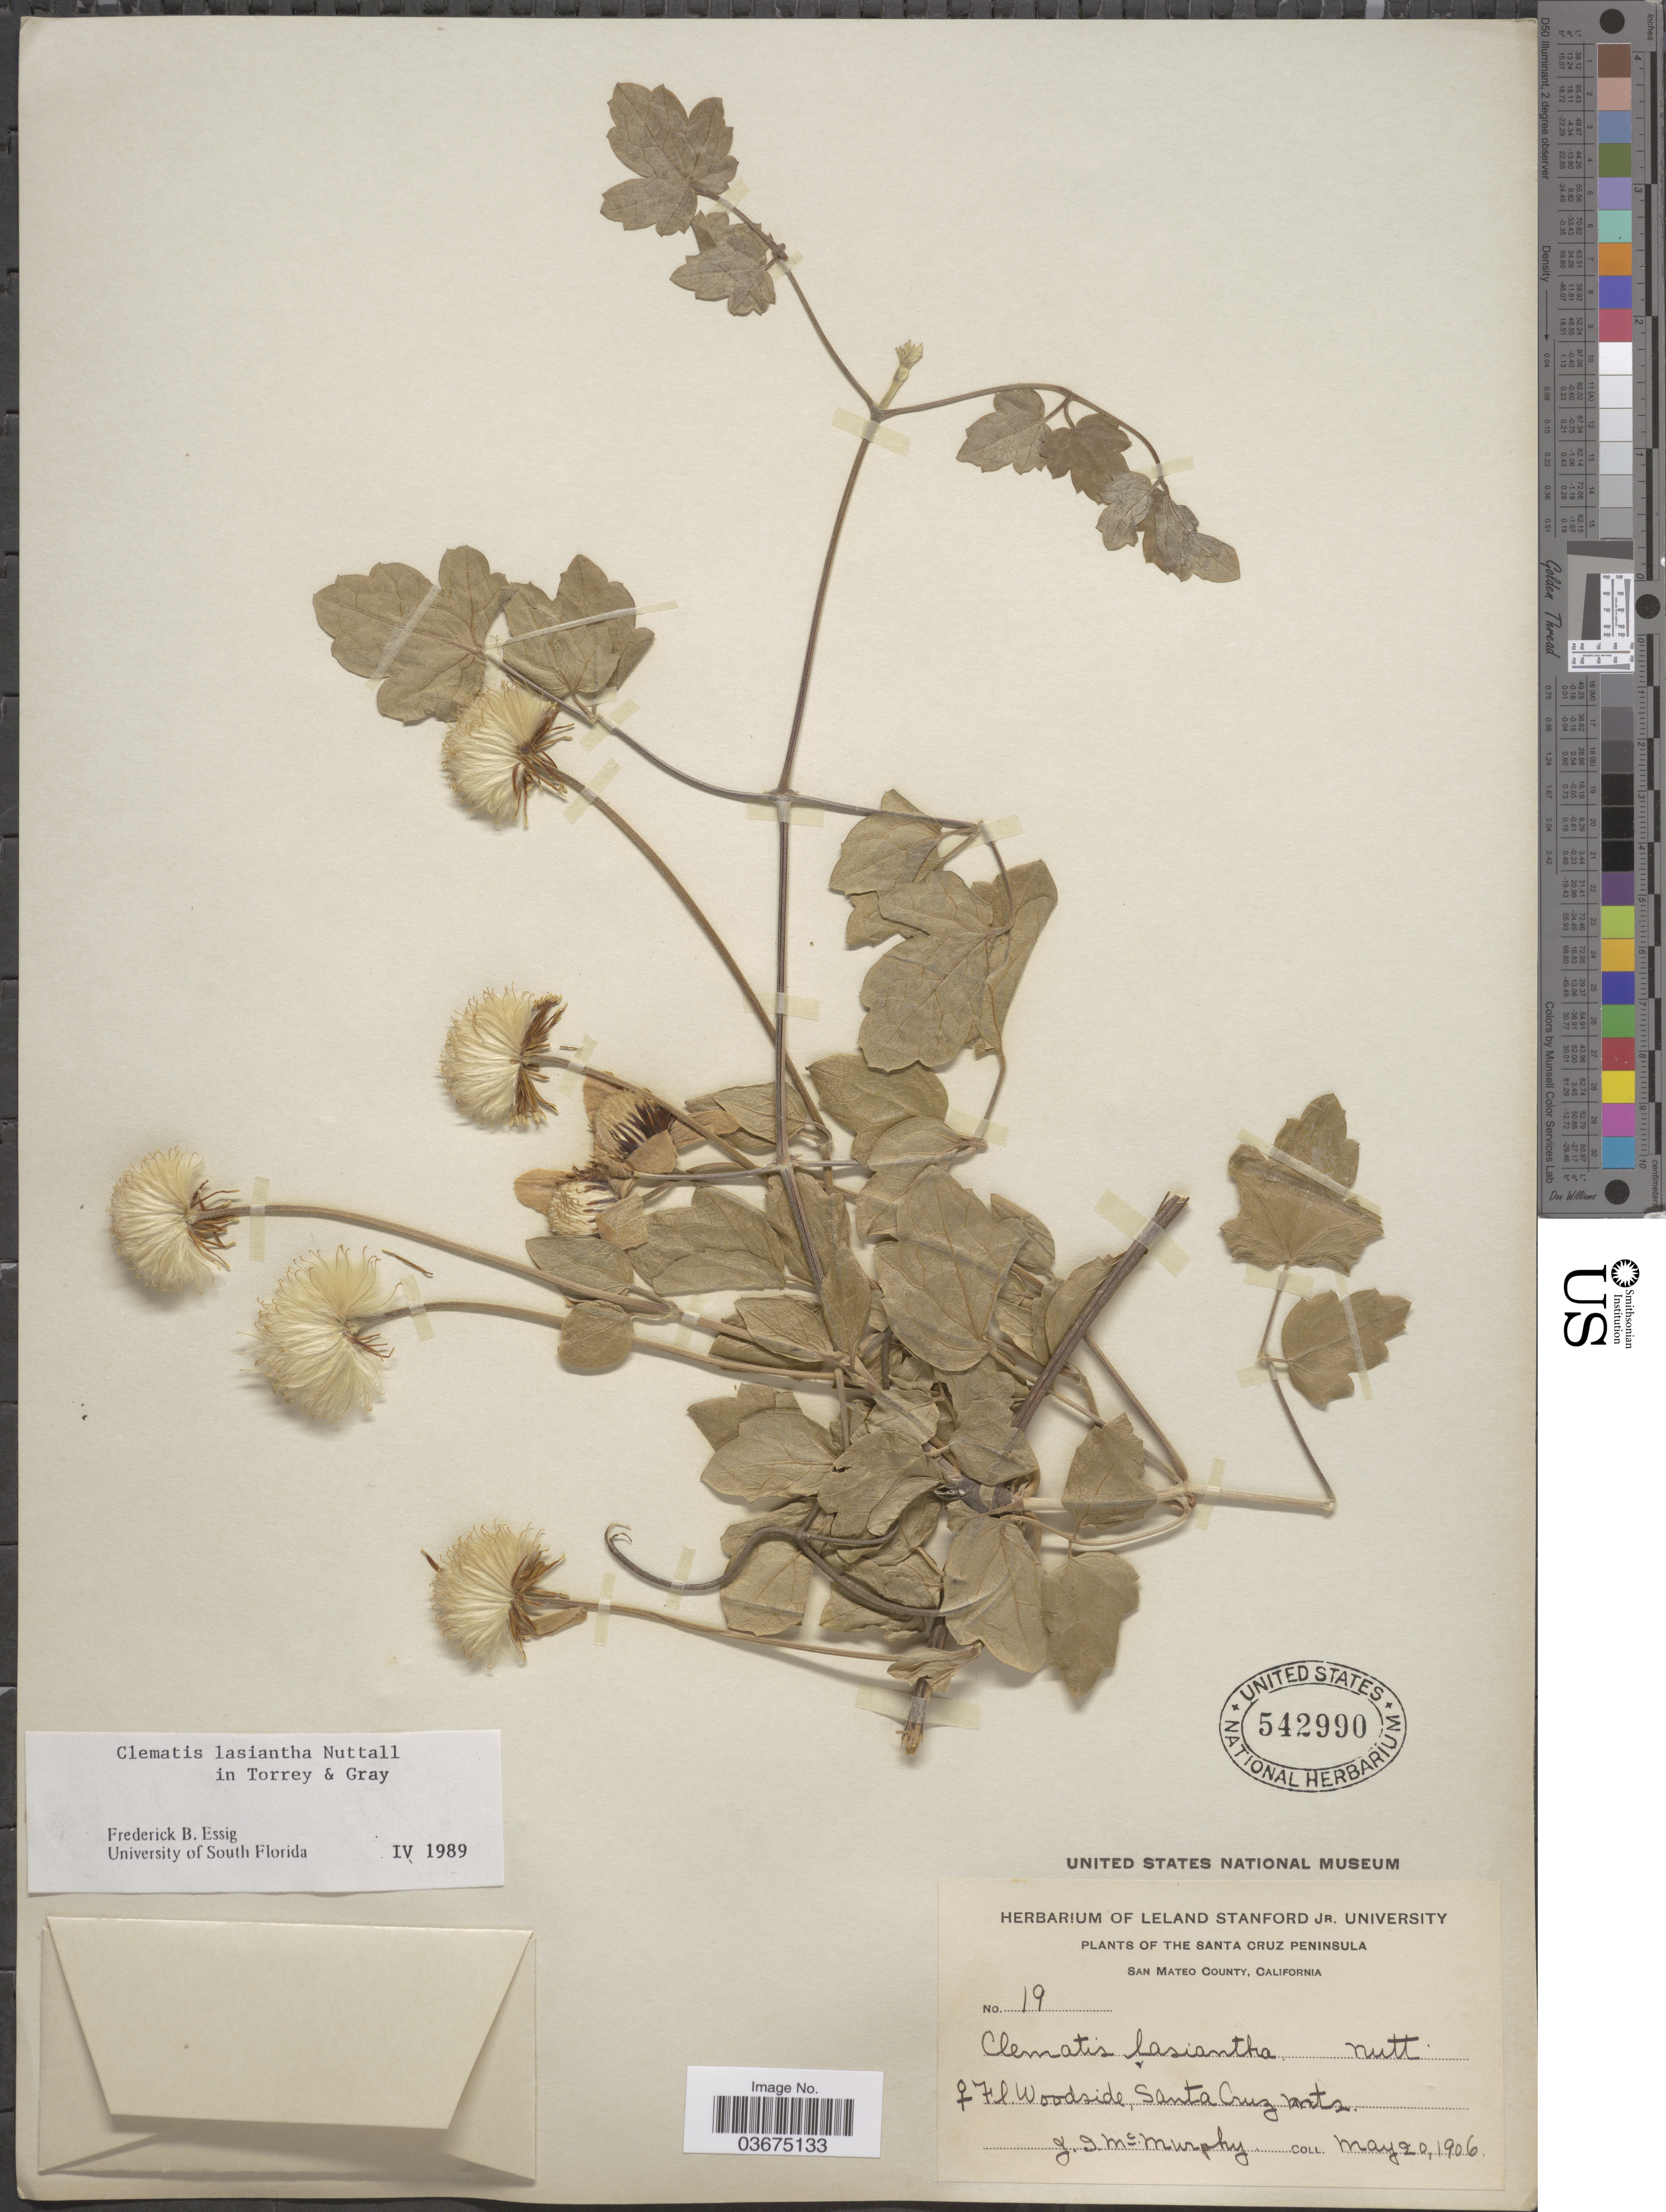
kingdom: Plantae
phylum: Tracheophyta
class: Magnoliopsida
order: Ranunculales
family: Ranunculaceae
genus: Clematis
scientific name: Clematis lasiantha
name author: Nutt.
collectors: J. McMurphy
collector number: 19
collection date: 1906-05-20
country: United States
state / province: California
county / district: San Mateo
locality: The Santa Cruz Peninsula. San Mateo County. Woodside, Santa Cruz Mts.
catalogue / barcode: US 542990